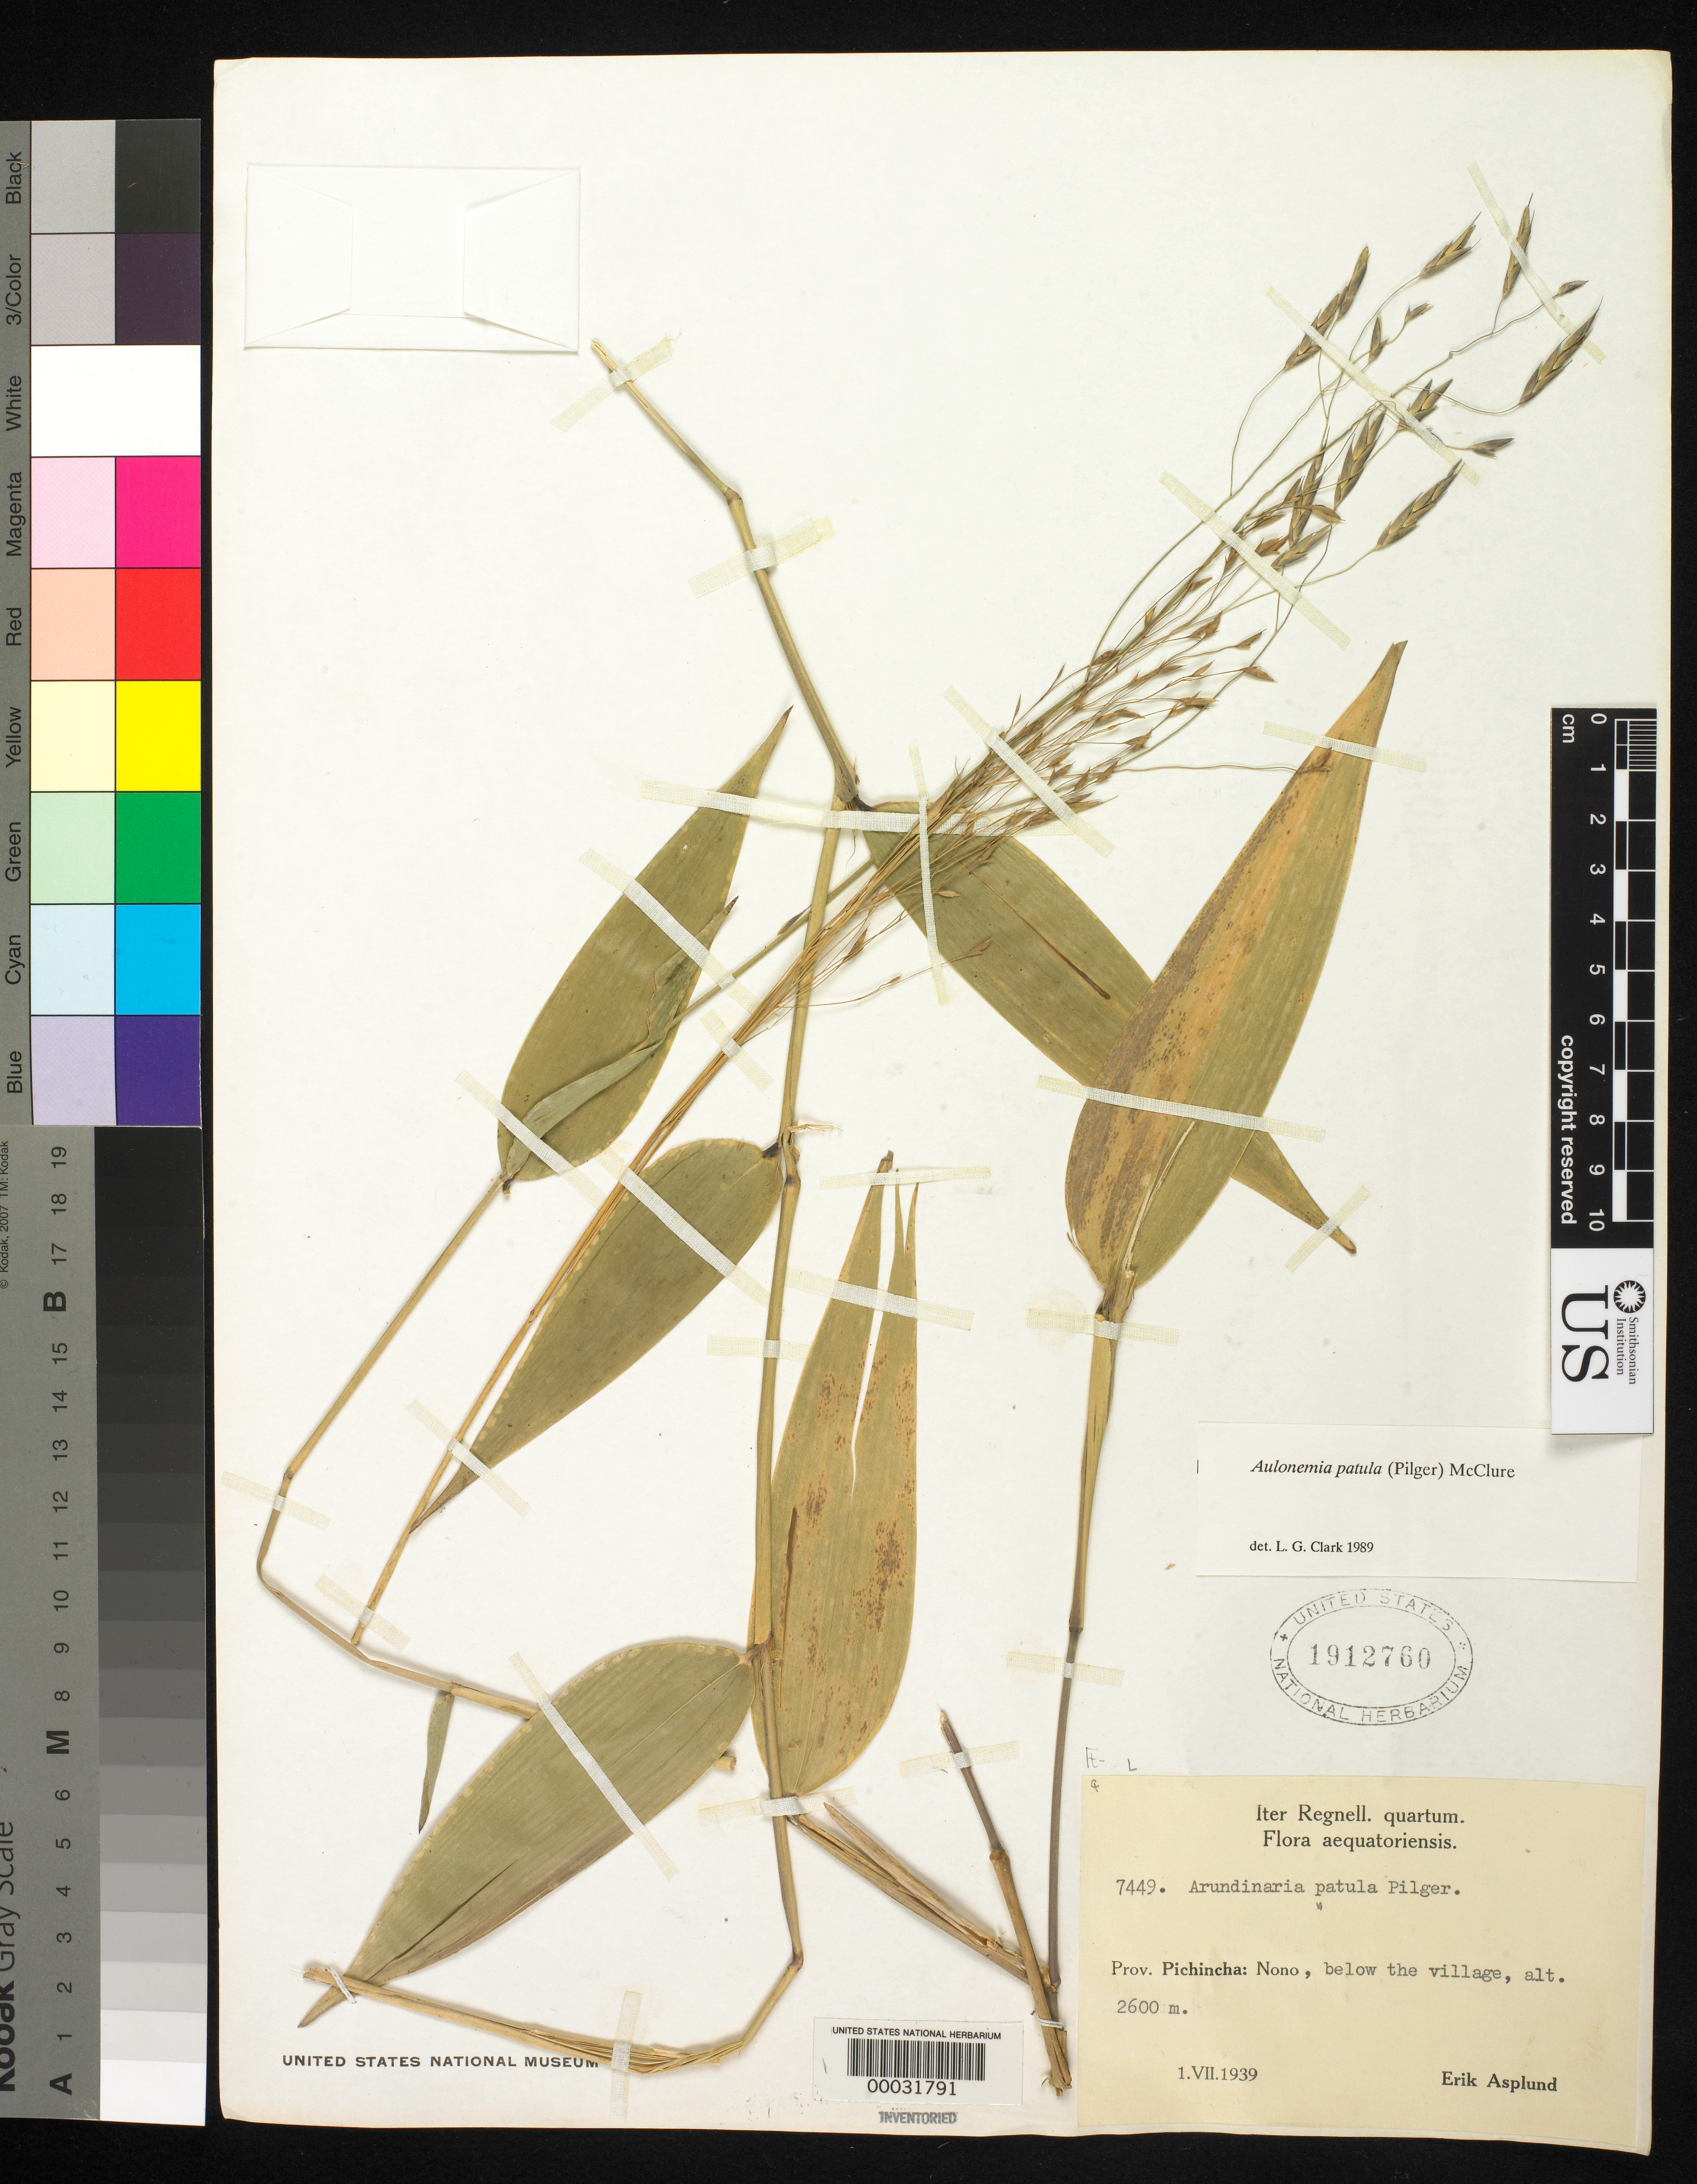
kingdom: Plantae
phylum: Tracheophyta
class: Liliopsida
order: Poales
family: Poaceae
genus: Aulonemia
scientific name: Aulonemia patula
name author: (Pilg.) McClure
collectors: E. Asplund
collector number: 7449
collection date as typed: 01 Jul 1939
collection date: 1939-07-01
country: Ecuador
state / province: Pichincha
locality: Nono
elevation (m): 2600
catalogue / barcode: US 1912760